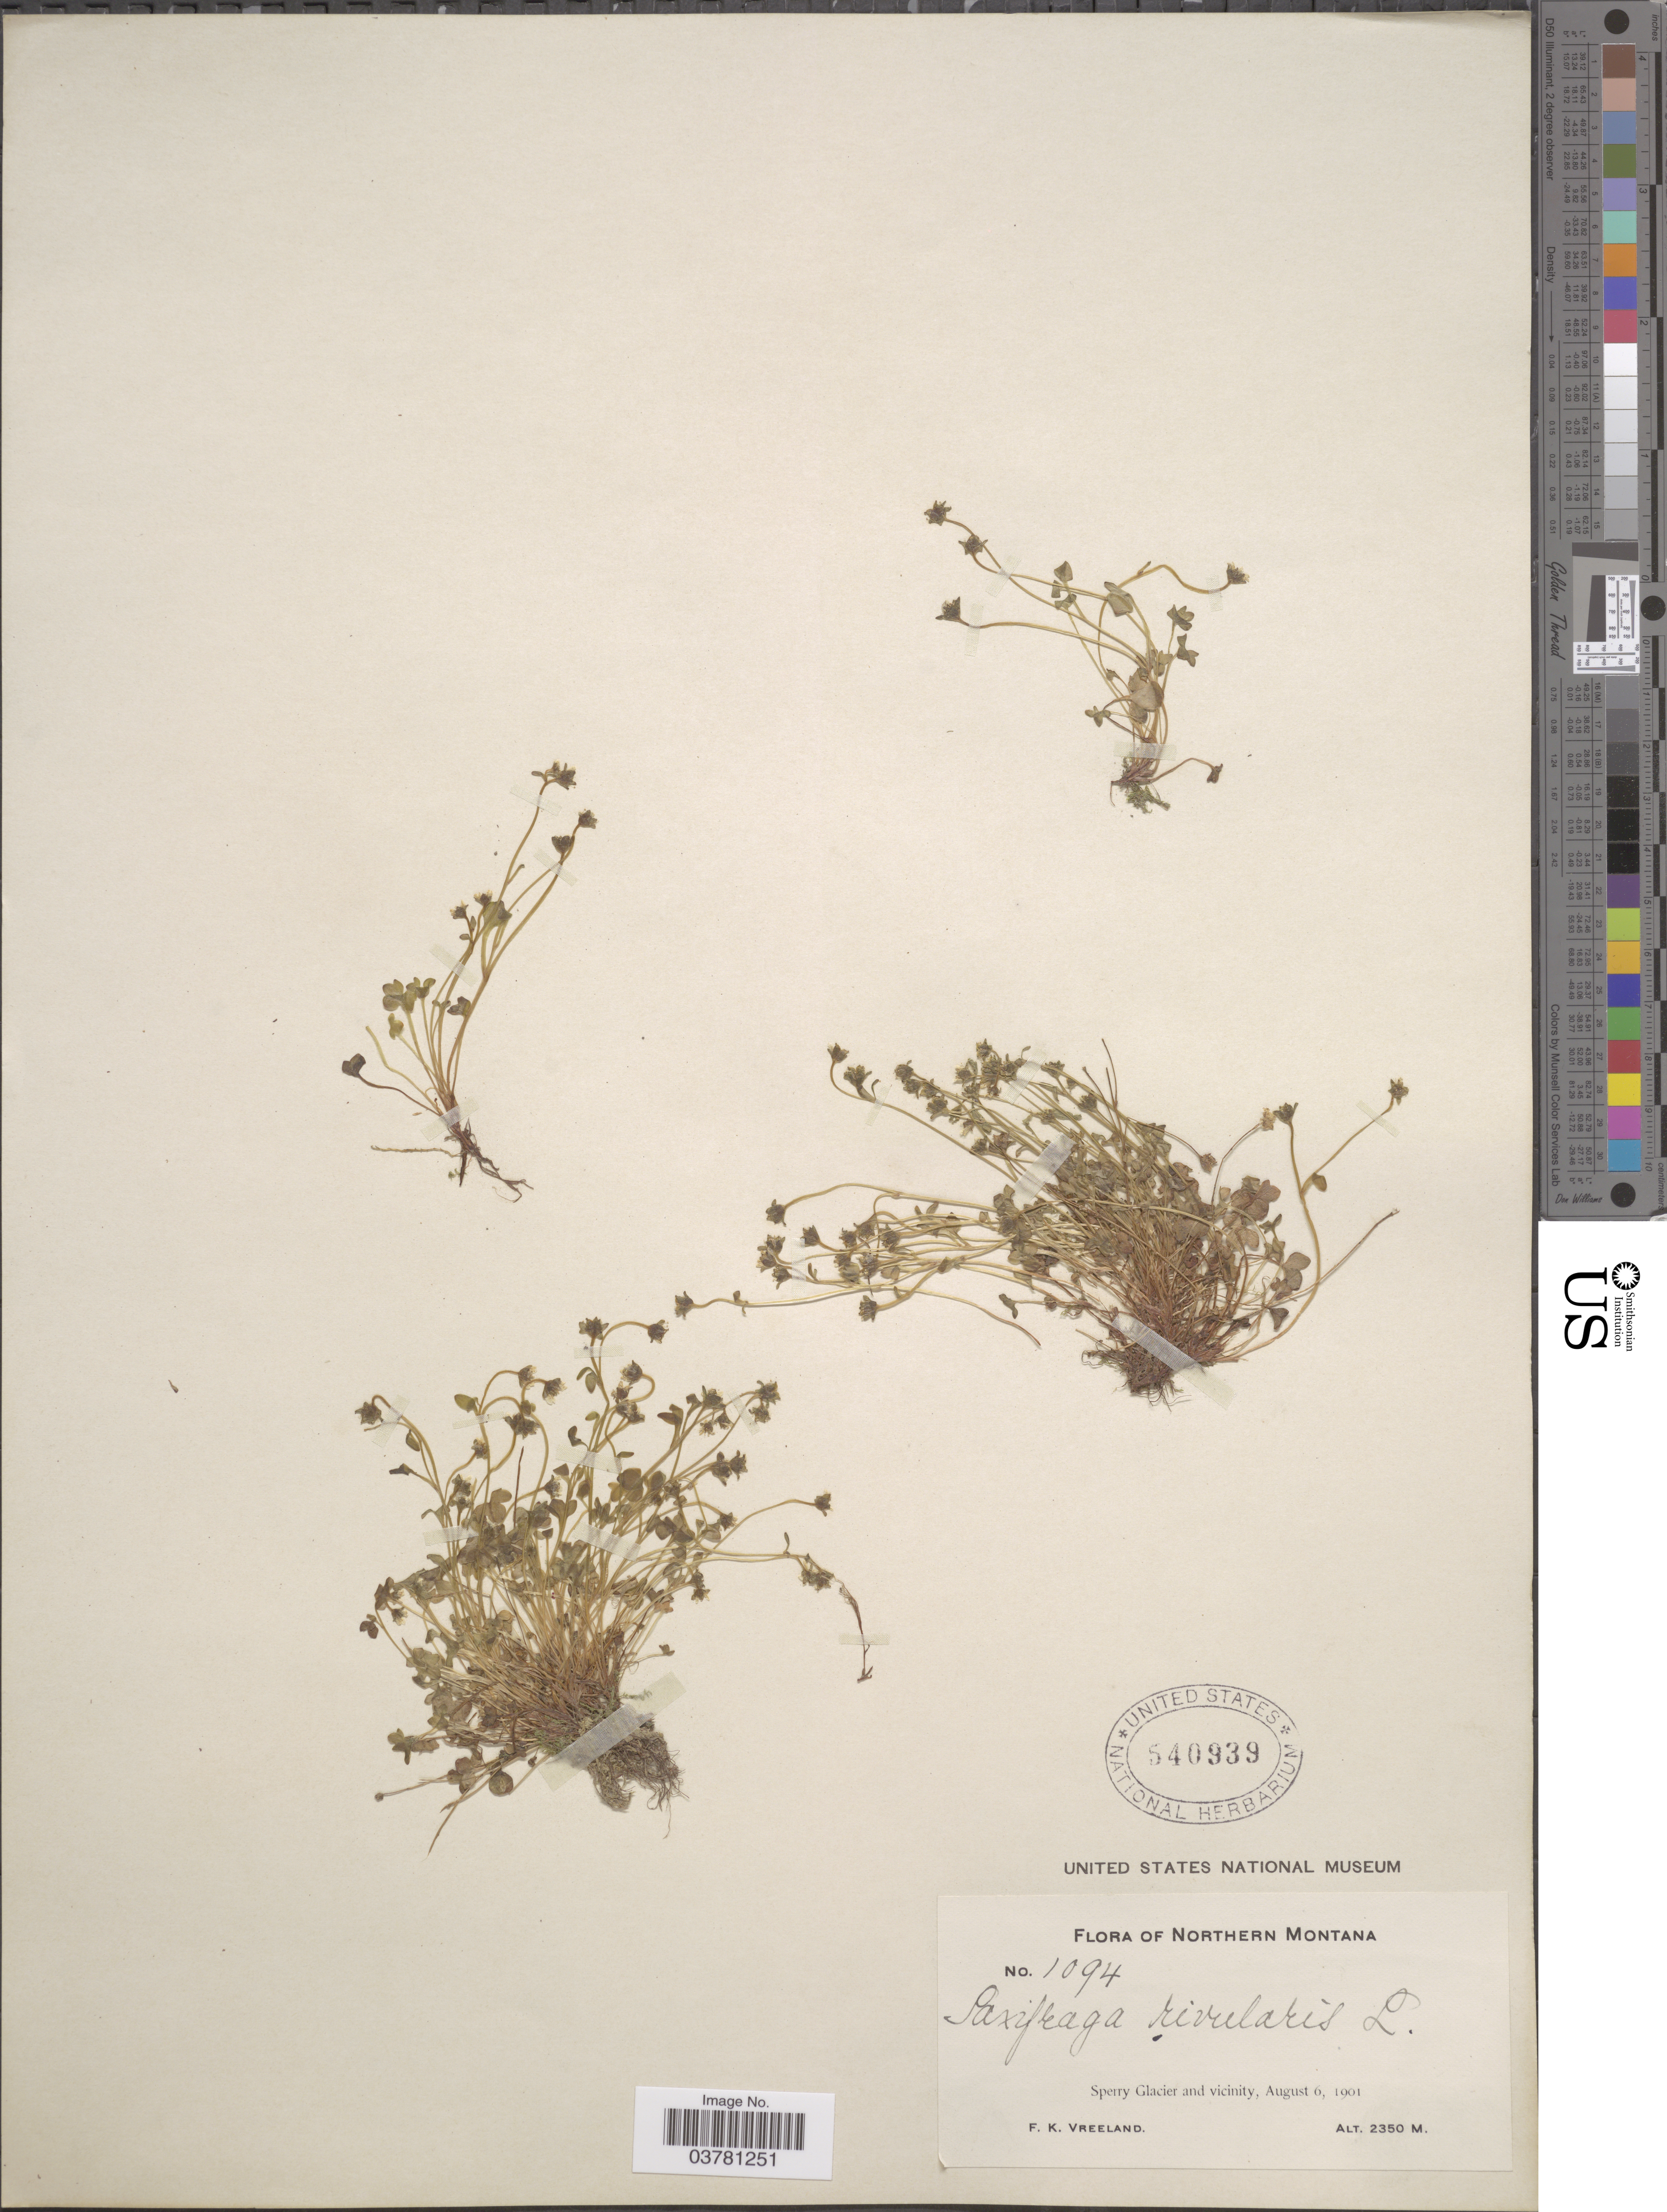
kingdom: Plantae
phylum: Tracheophyta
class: Magnoliopsida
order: Saxifragales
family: Saxifragaceae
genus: Saxifraga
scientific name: Saxifraga rivularis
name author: L.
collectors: F. Vreeland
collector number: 1094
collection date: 1901-08-06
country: United States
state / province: Montana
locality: Northern Montana. Sperry Glacier and vicinity.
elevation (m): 2350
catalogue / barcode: US 540939